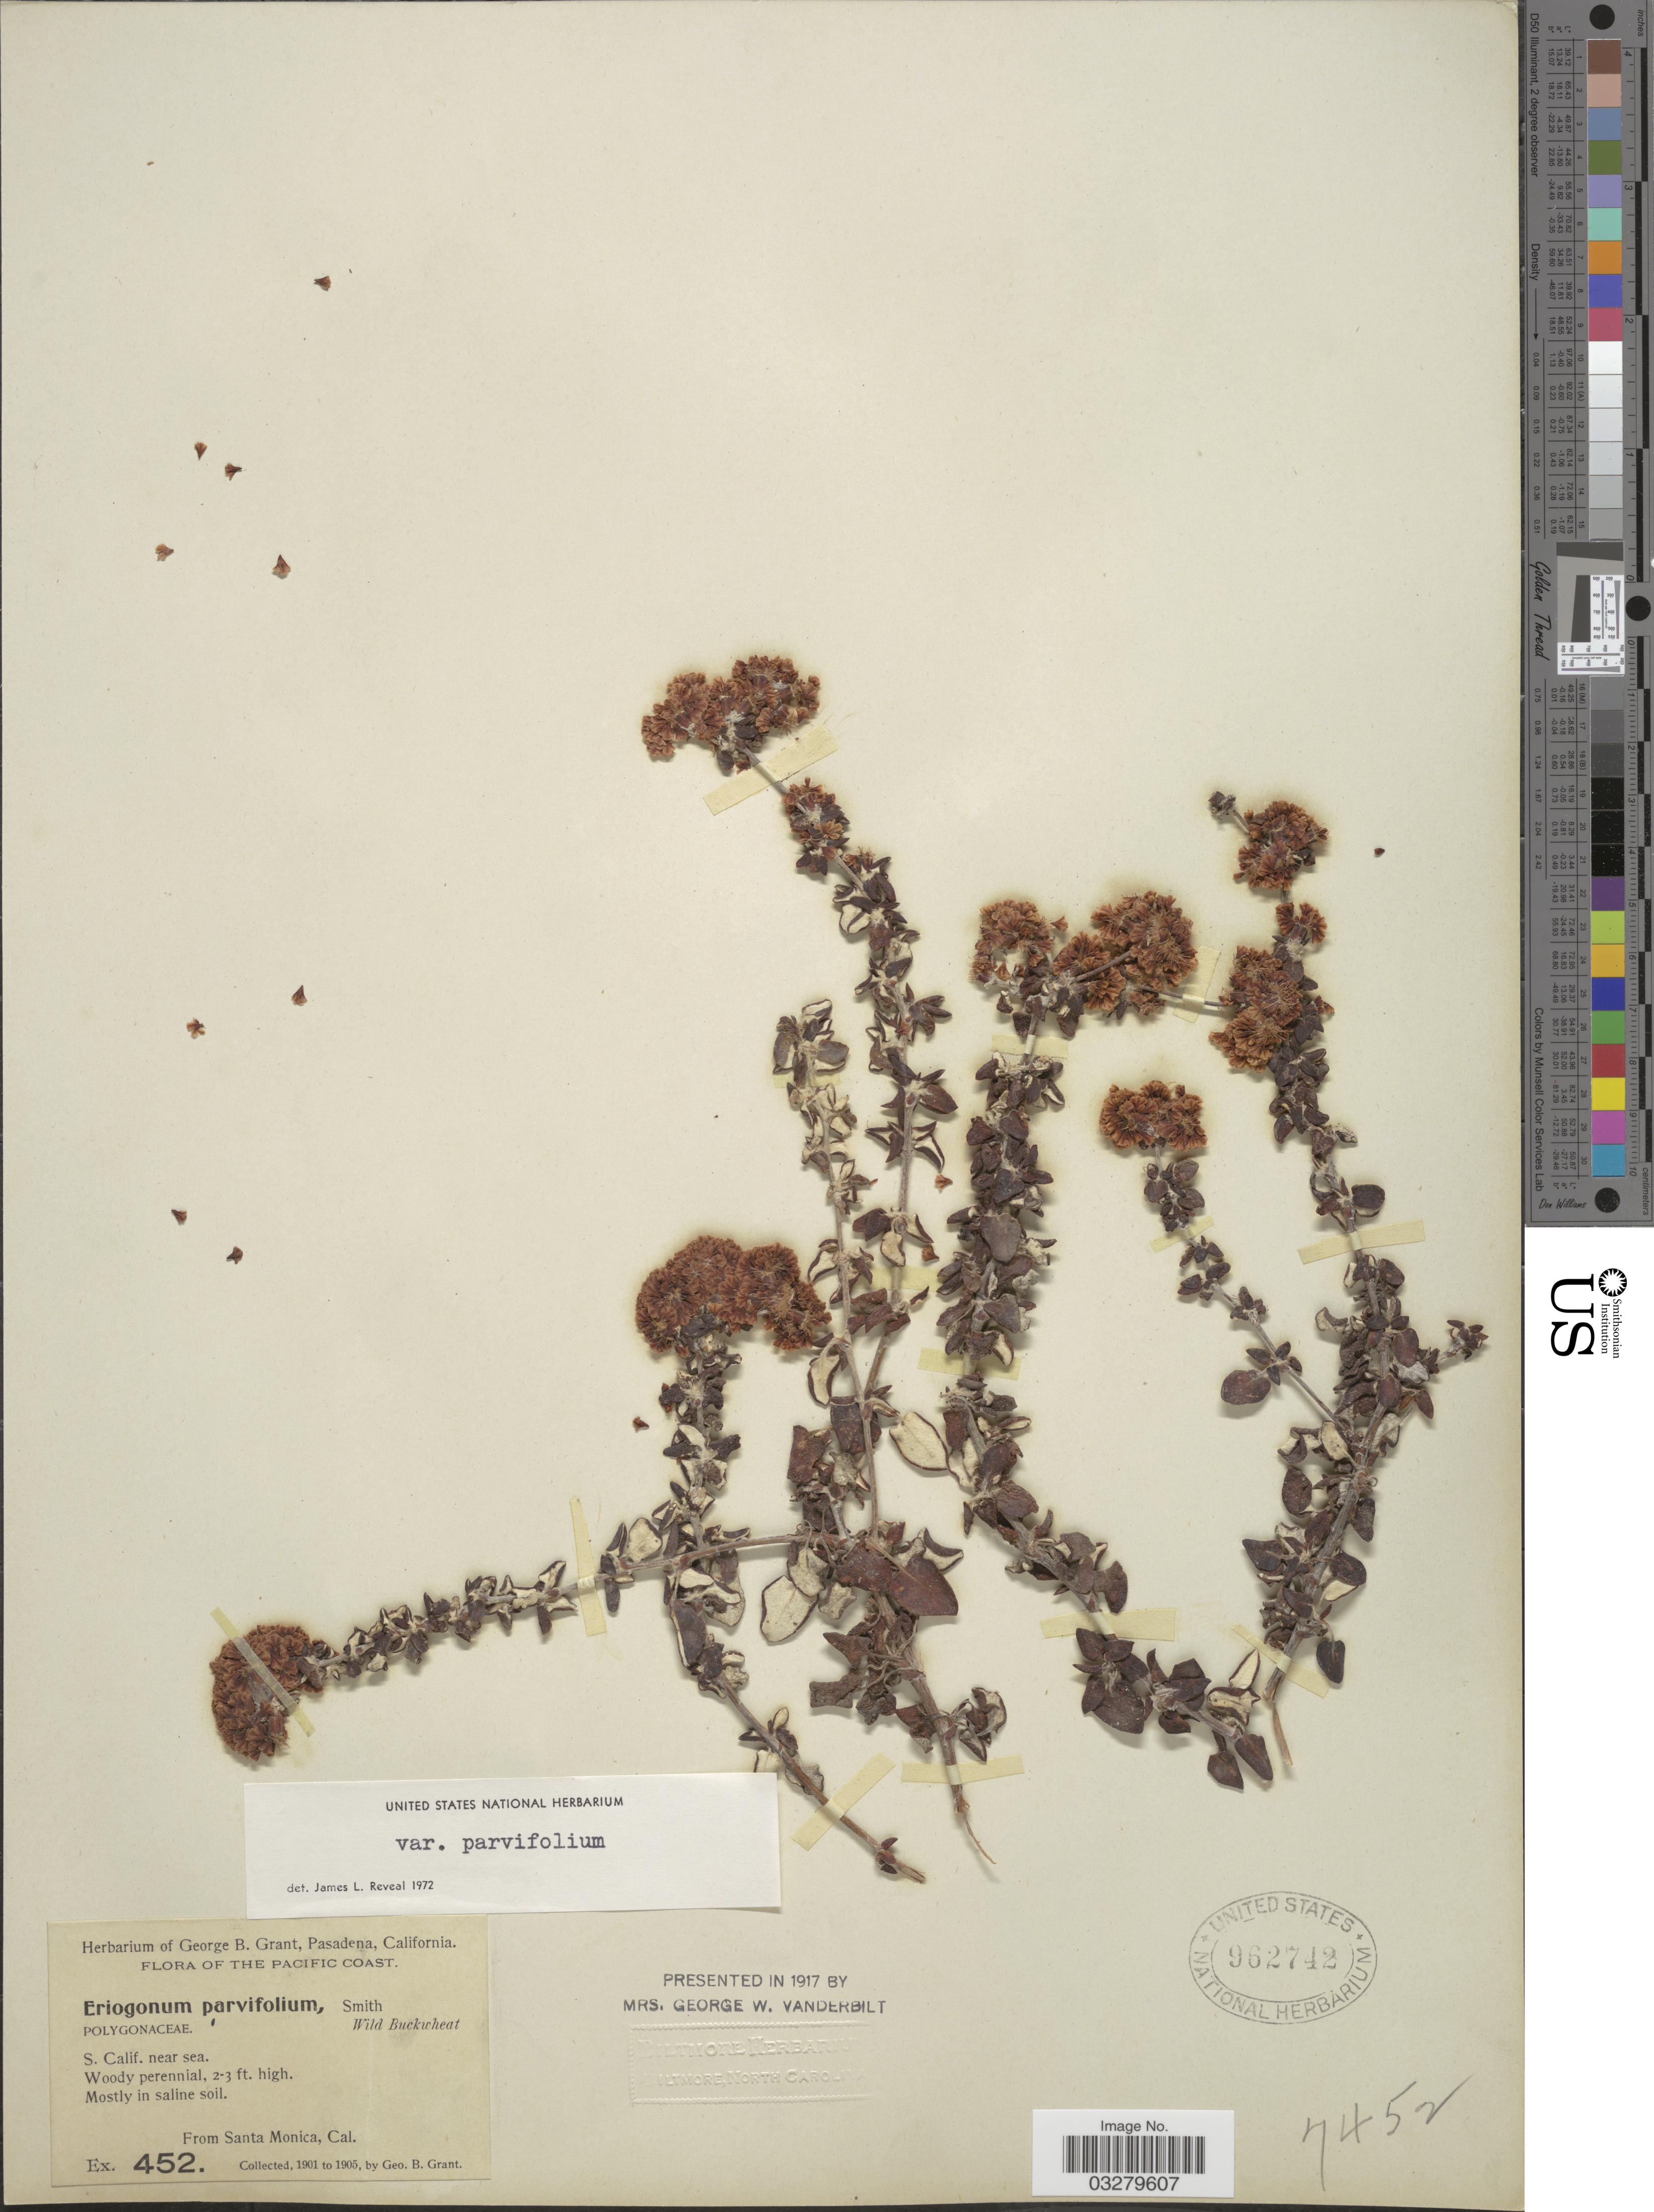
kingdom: Plantae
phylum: Tracheophyta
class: Magnoliopsida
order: Caryophyllales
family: Polygonaceae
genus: Eriogonum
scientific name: Eriogonum parvifolium var. parvifolium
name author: Sm.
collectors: G. Grant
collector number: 452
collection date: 1901/1905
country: United States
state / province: California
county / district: Los Angeles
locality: The Pacific Coast. S. Calif. near sea. From Santa Monica.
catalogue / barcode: US 962742